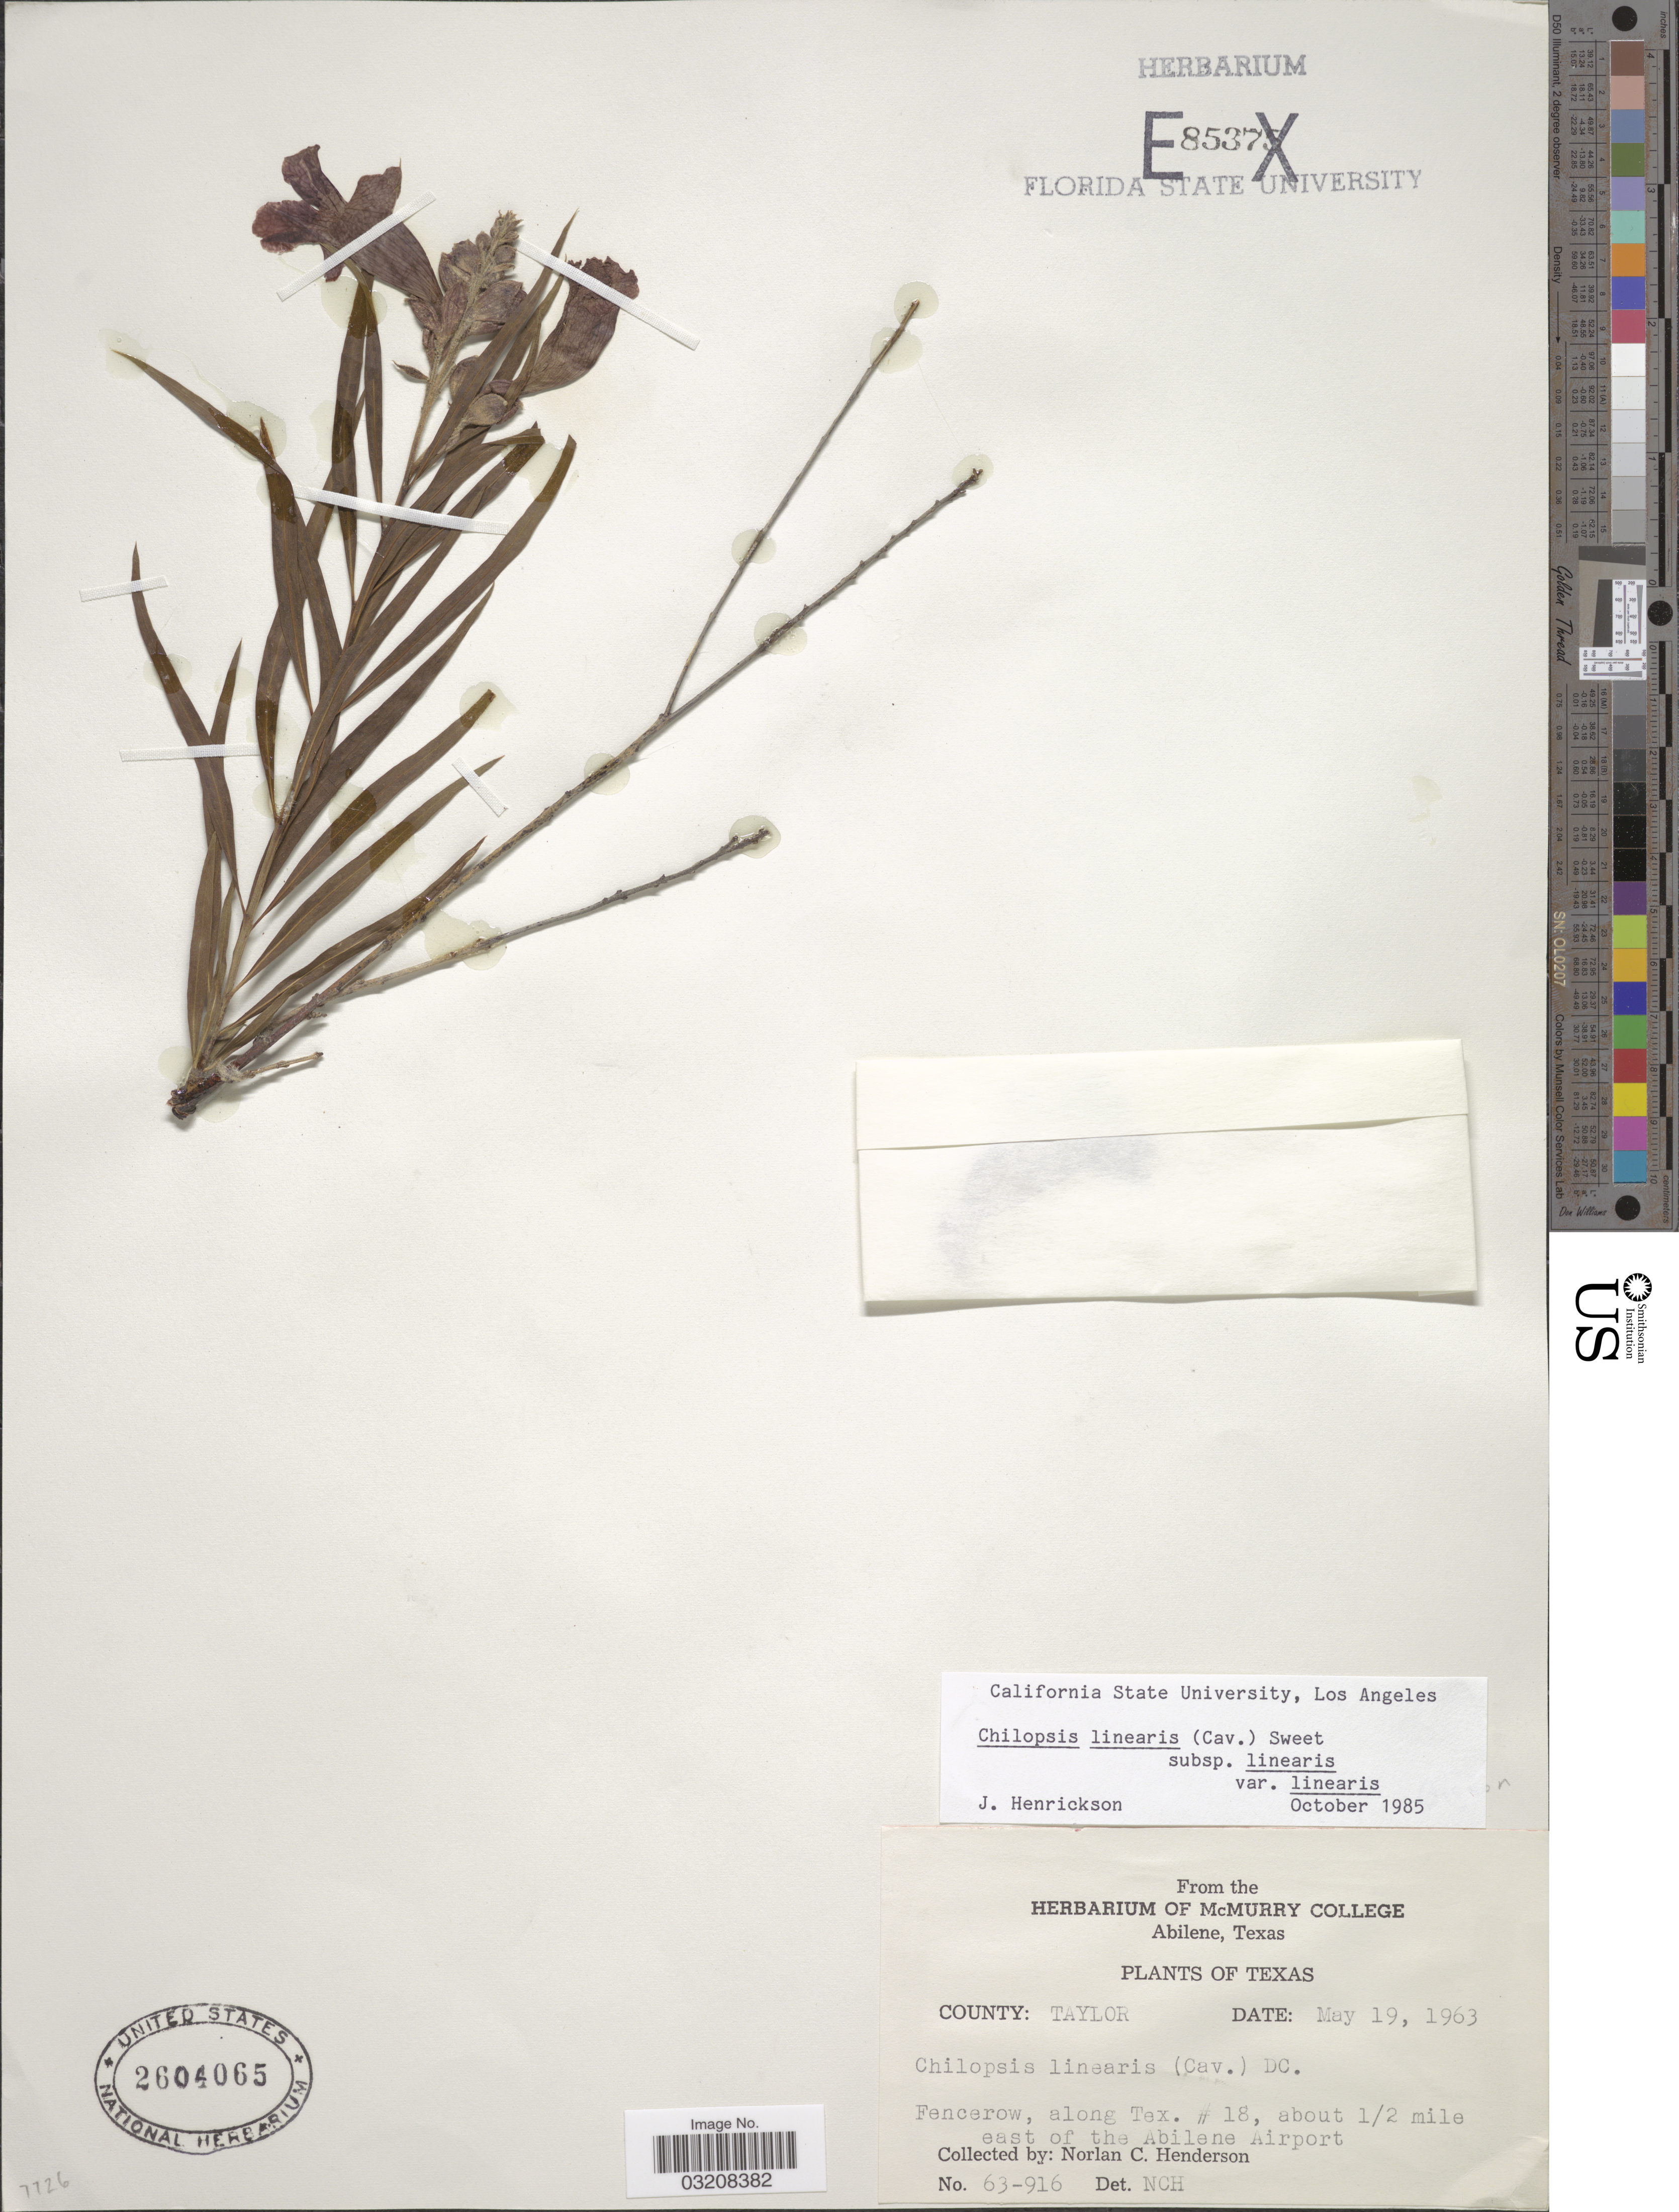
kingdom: Plantae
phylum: Tracheophyta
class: Magnoliopsida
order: Lamiales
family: Bignoniaceae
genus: Chilopsis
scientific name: Chilopsis linearis subsp. linearis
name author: (Cav.) Sweet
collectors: N. C. Henderson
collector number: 63-916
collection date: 1963-05-19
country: United States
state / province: Texas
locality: County: Taylor. Fencerow, along Tex. # 18, about ½ mile east of the Abilene Airport.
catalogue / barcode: US 2604065